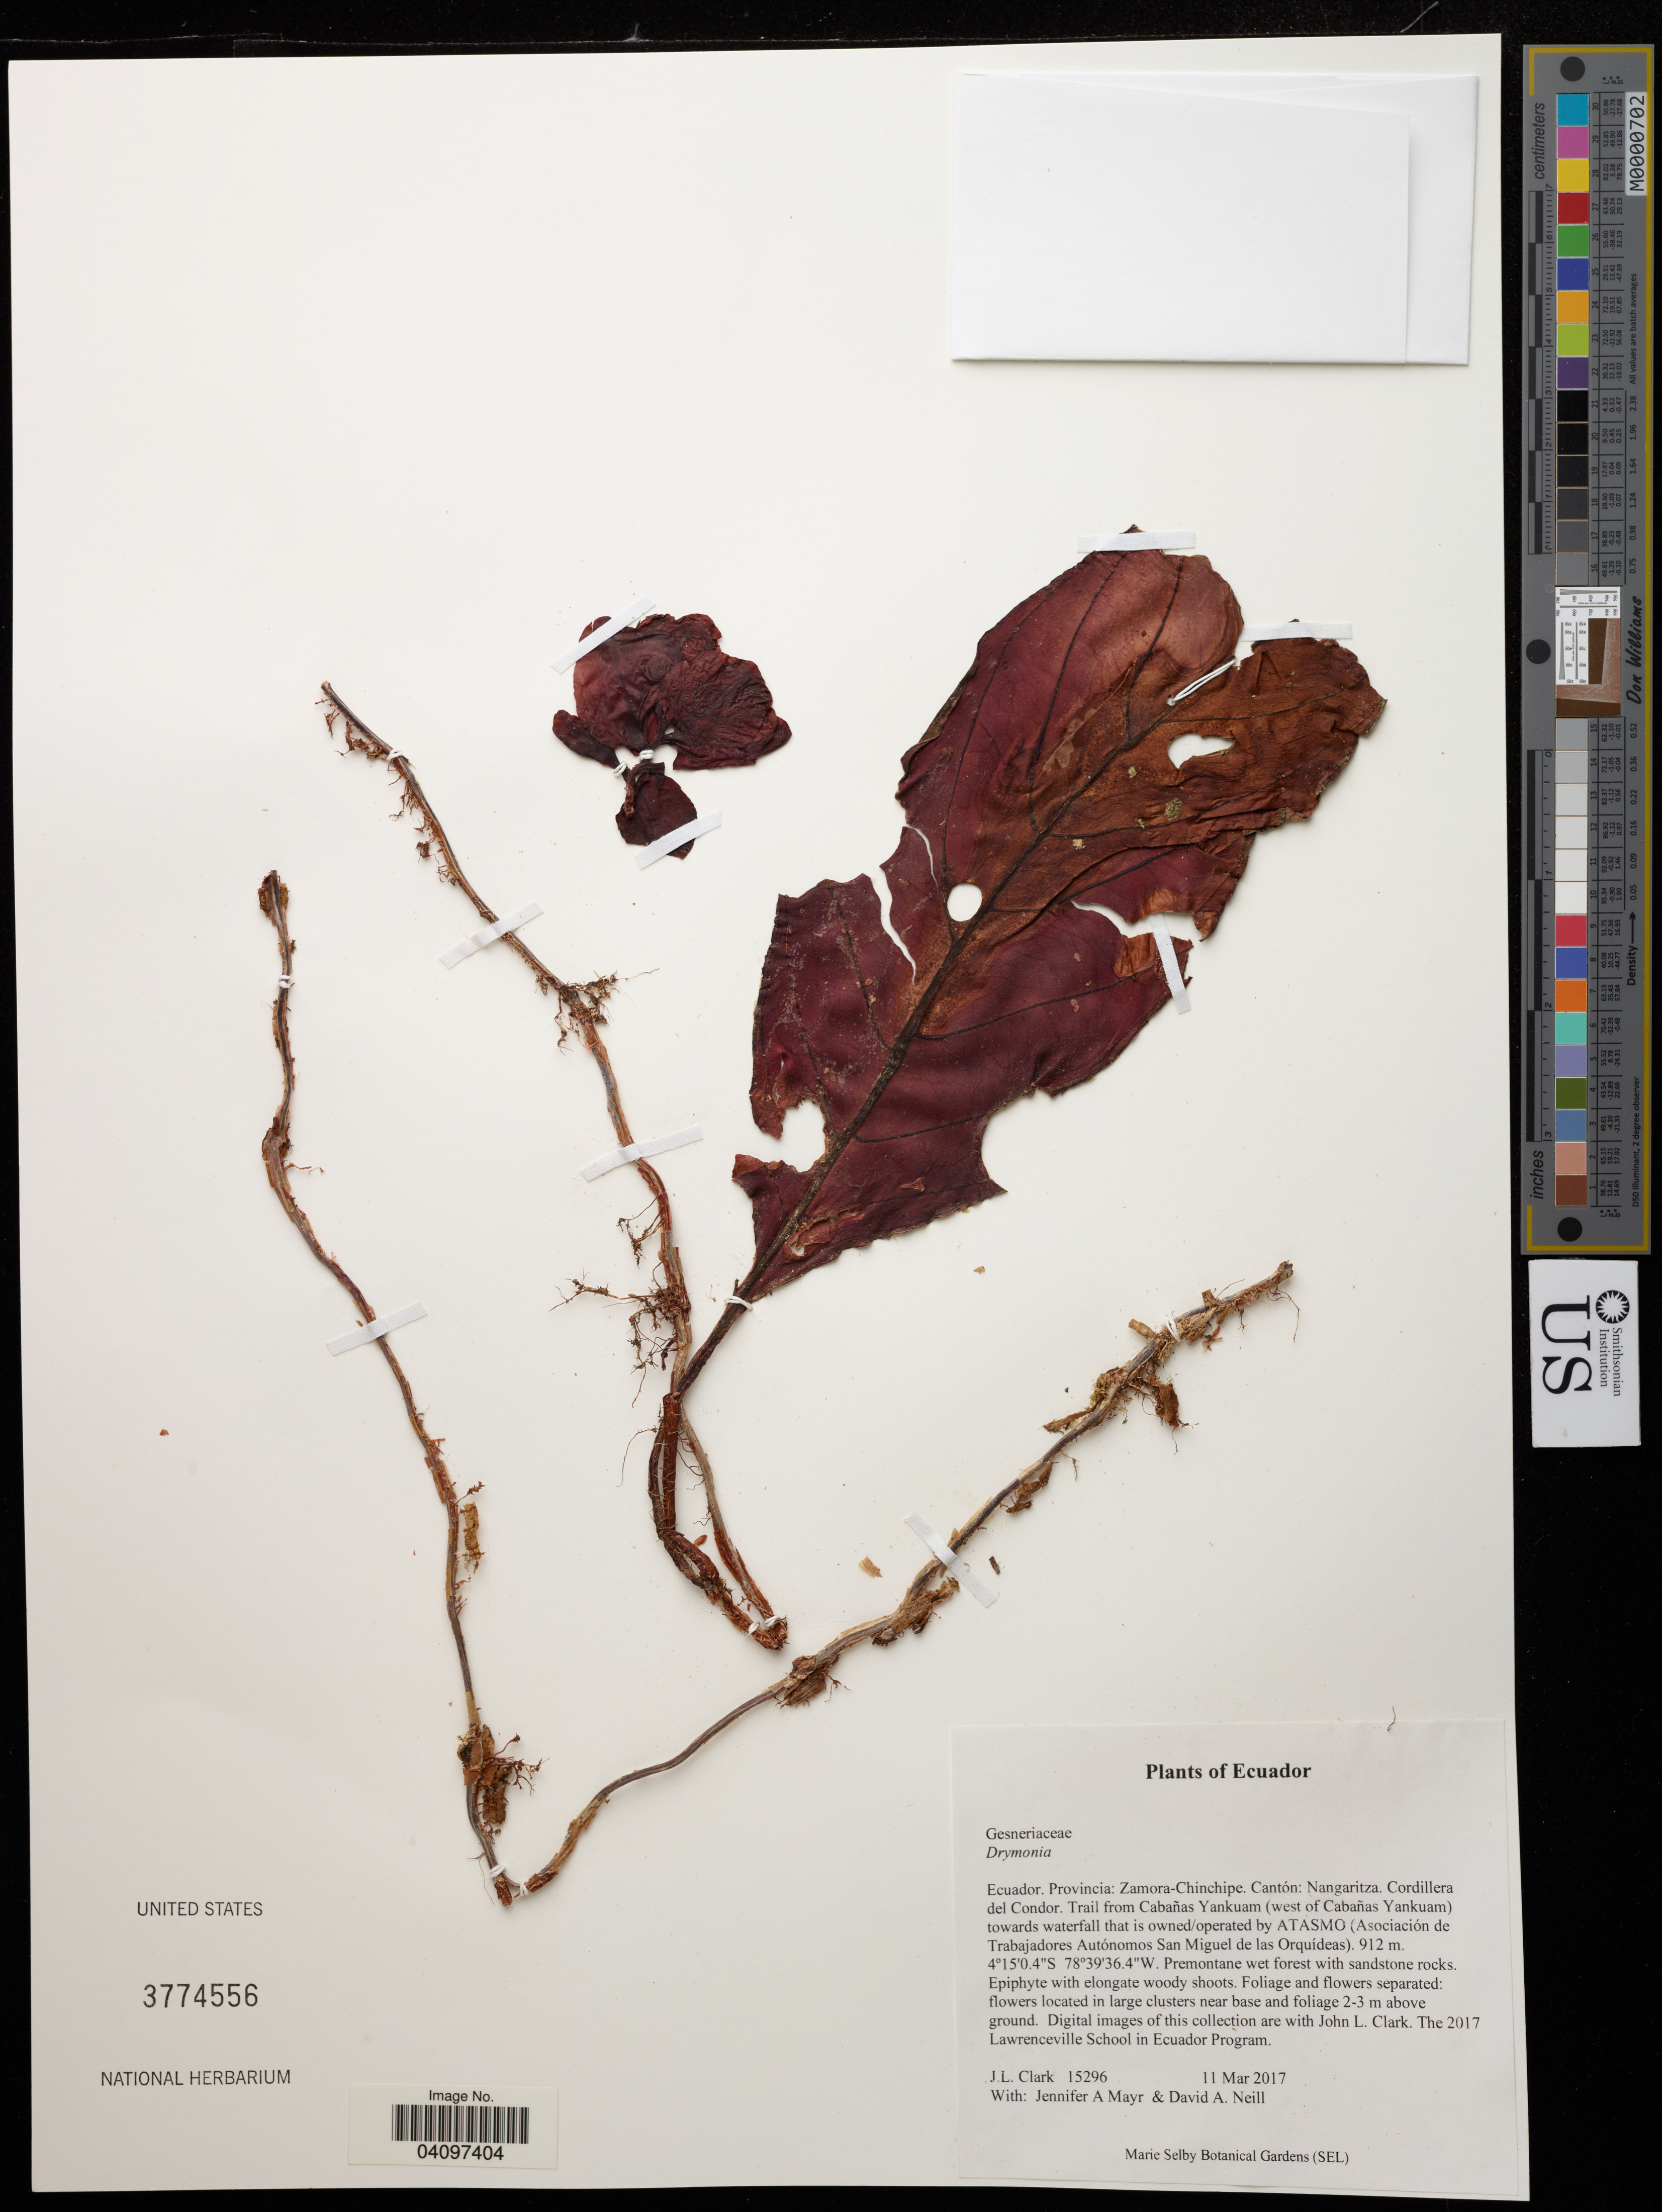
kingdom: Plantae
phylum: Tracheophyta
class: Magnoliopsida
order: Lamiales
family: Gesneriaceae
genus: Drymonia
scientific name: Drymonia sp.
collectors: J. Clark, J. Mayr & D. A. Neill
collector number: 15296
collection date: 2017-03-11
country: Ecuador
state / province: Zamora-Chinchipe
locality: Zamora-Chinchipe. Cantón: Nangaritza. Cordillera del Condor. Trail from Cabañas Yankuam (west of Cabañas Yankuam) towards waterfall that is owned/operated by ATASMO (Asociación de Trabajadores Autónomos San Miguel de las Orquídeas).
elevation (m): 912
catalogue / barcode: US 3774556